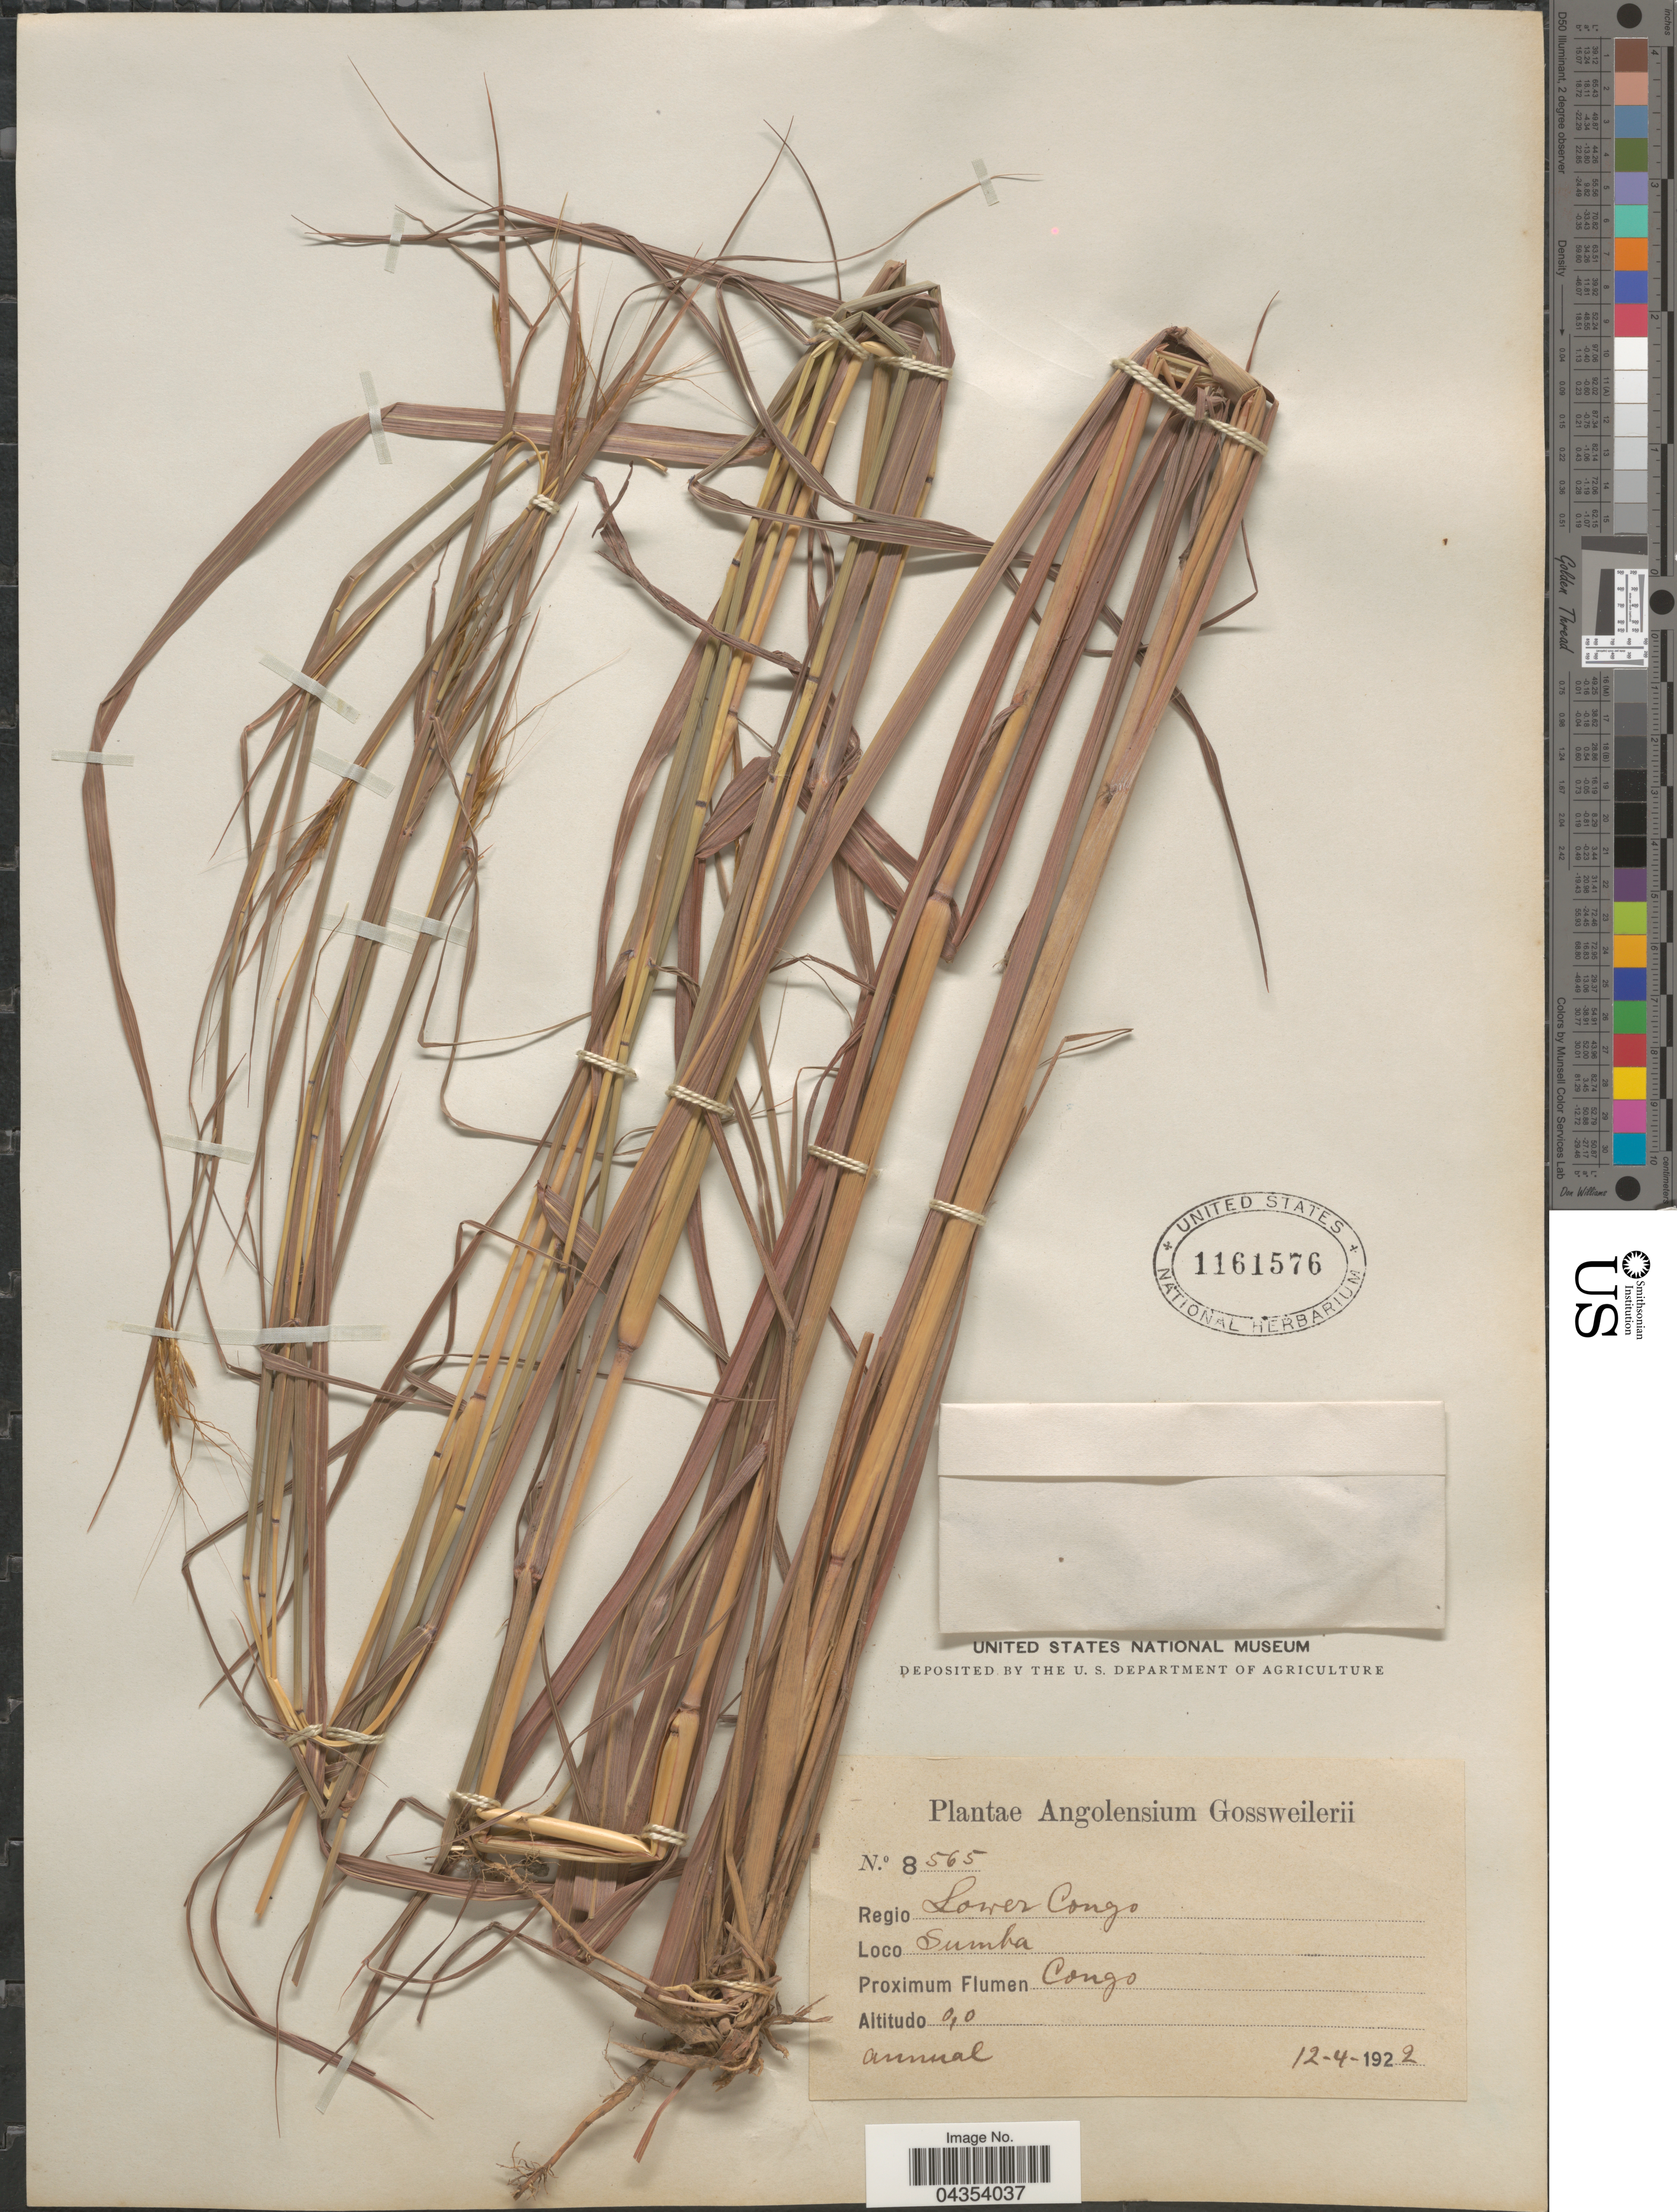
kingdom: Plantae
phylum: Tracheophyta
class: Liliopsida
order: Poales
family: Poaceae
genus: Hyparrhenia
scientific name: Hyparrhenia sp.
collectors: -. Gossweiler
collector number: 8565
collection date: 1922-04-12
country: Angola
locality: Regio Lower Congo. Sumba. Proximum Flumen Congo.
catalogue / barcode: US 1161576